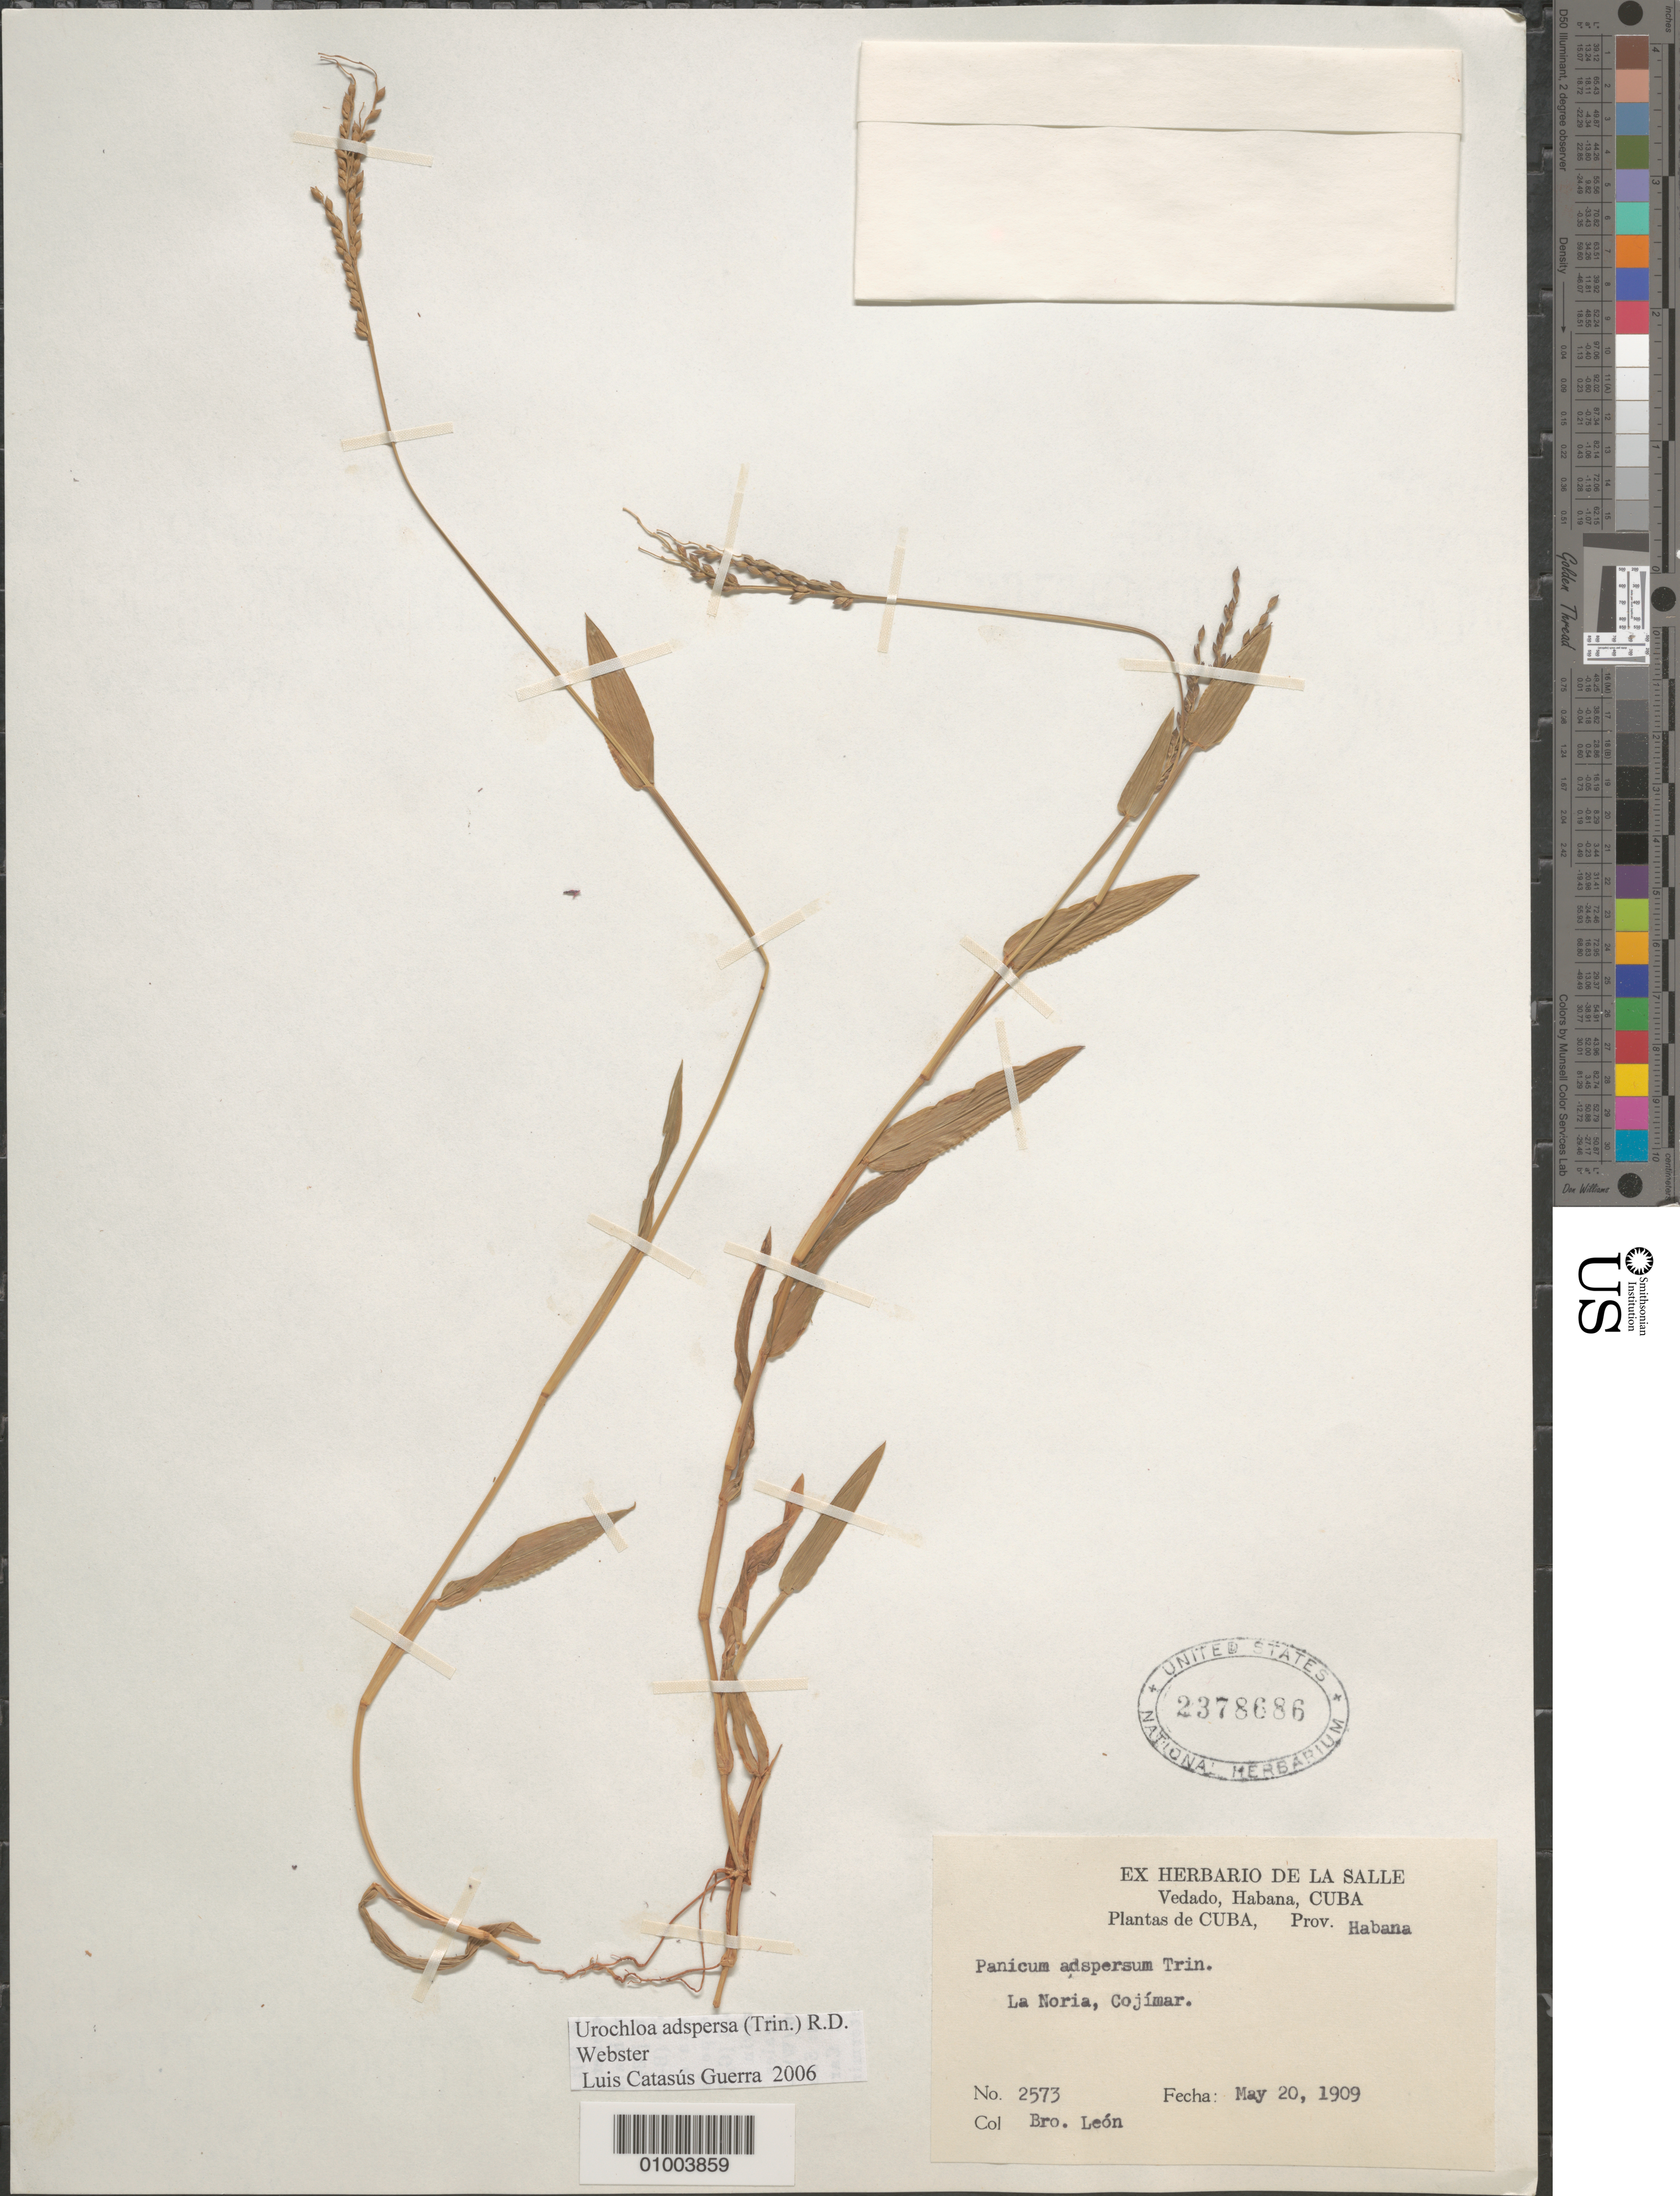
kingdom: Plantae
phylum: Tracheophyta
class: Liliopsida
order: Poales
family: Poaceae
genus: Urochloa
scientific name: Urochloa adspersa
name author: (Trin.) R.D. Webster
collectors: Bro. León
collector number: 2573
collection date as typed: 20 May 1909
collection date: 1909-05-20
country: Cuba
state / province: La Habana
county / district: Municipio Habana del Este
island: Cuba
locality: La Noria, Cojimar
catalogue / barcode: US 2378686